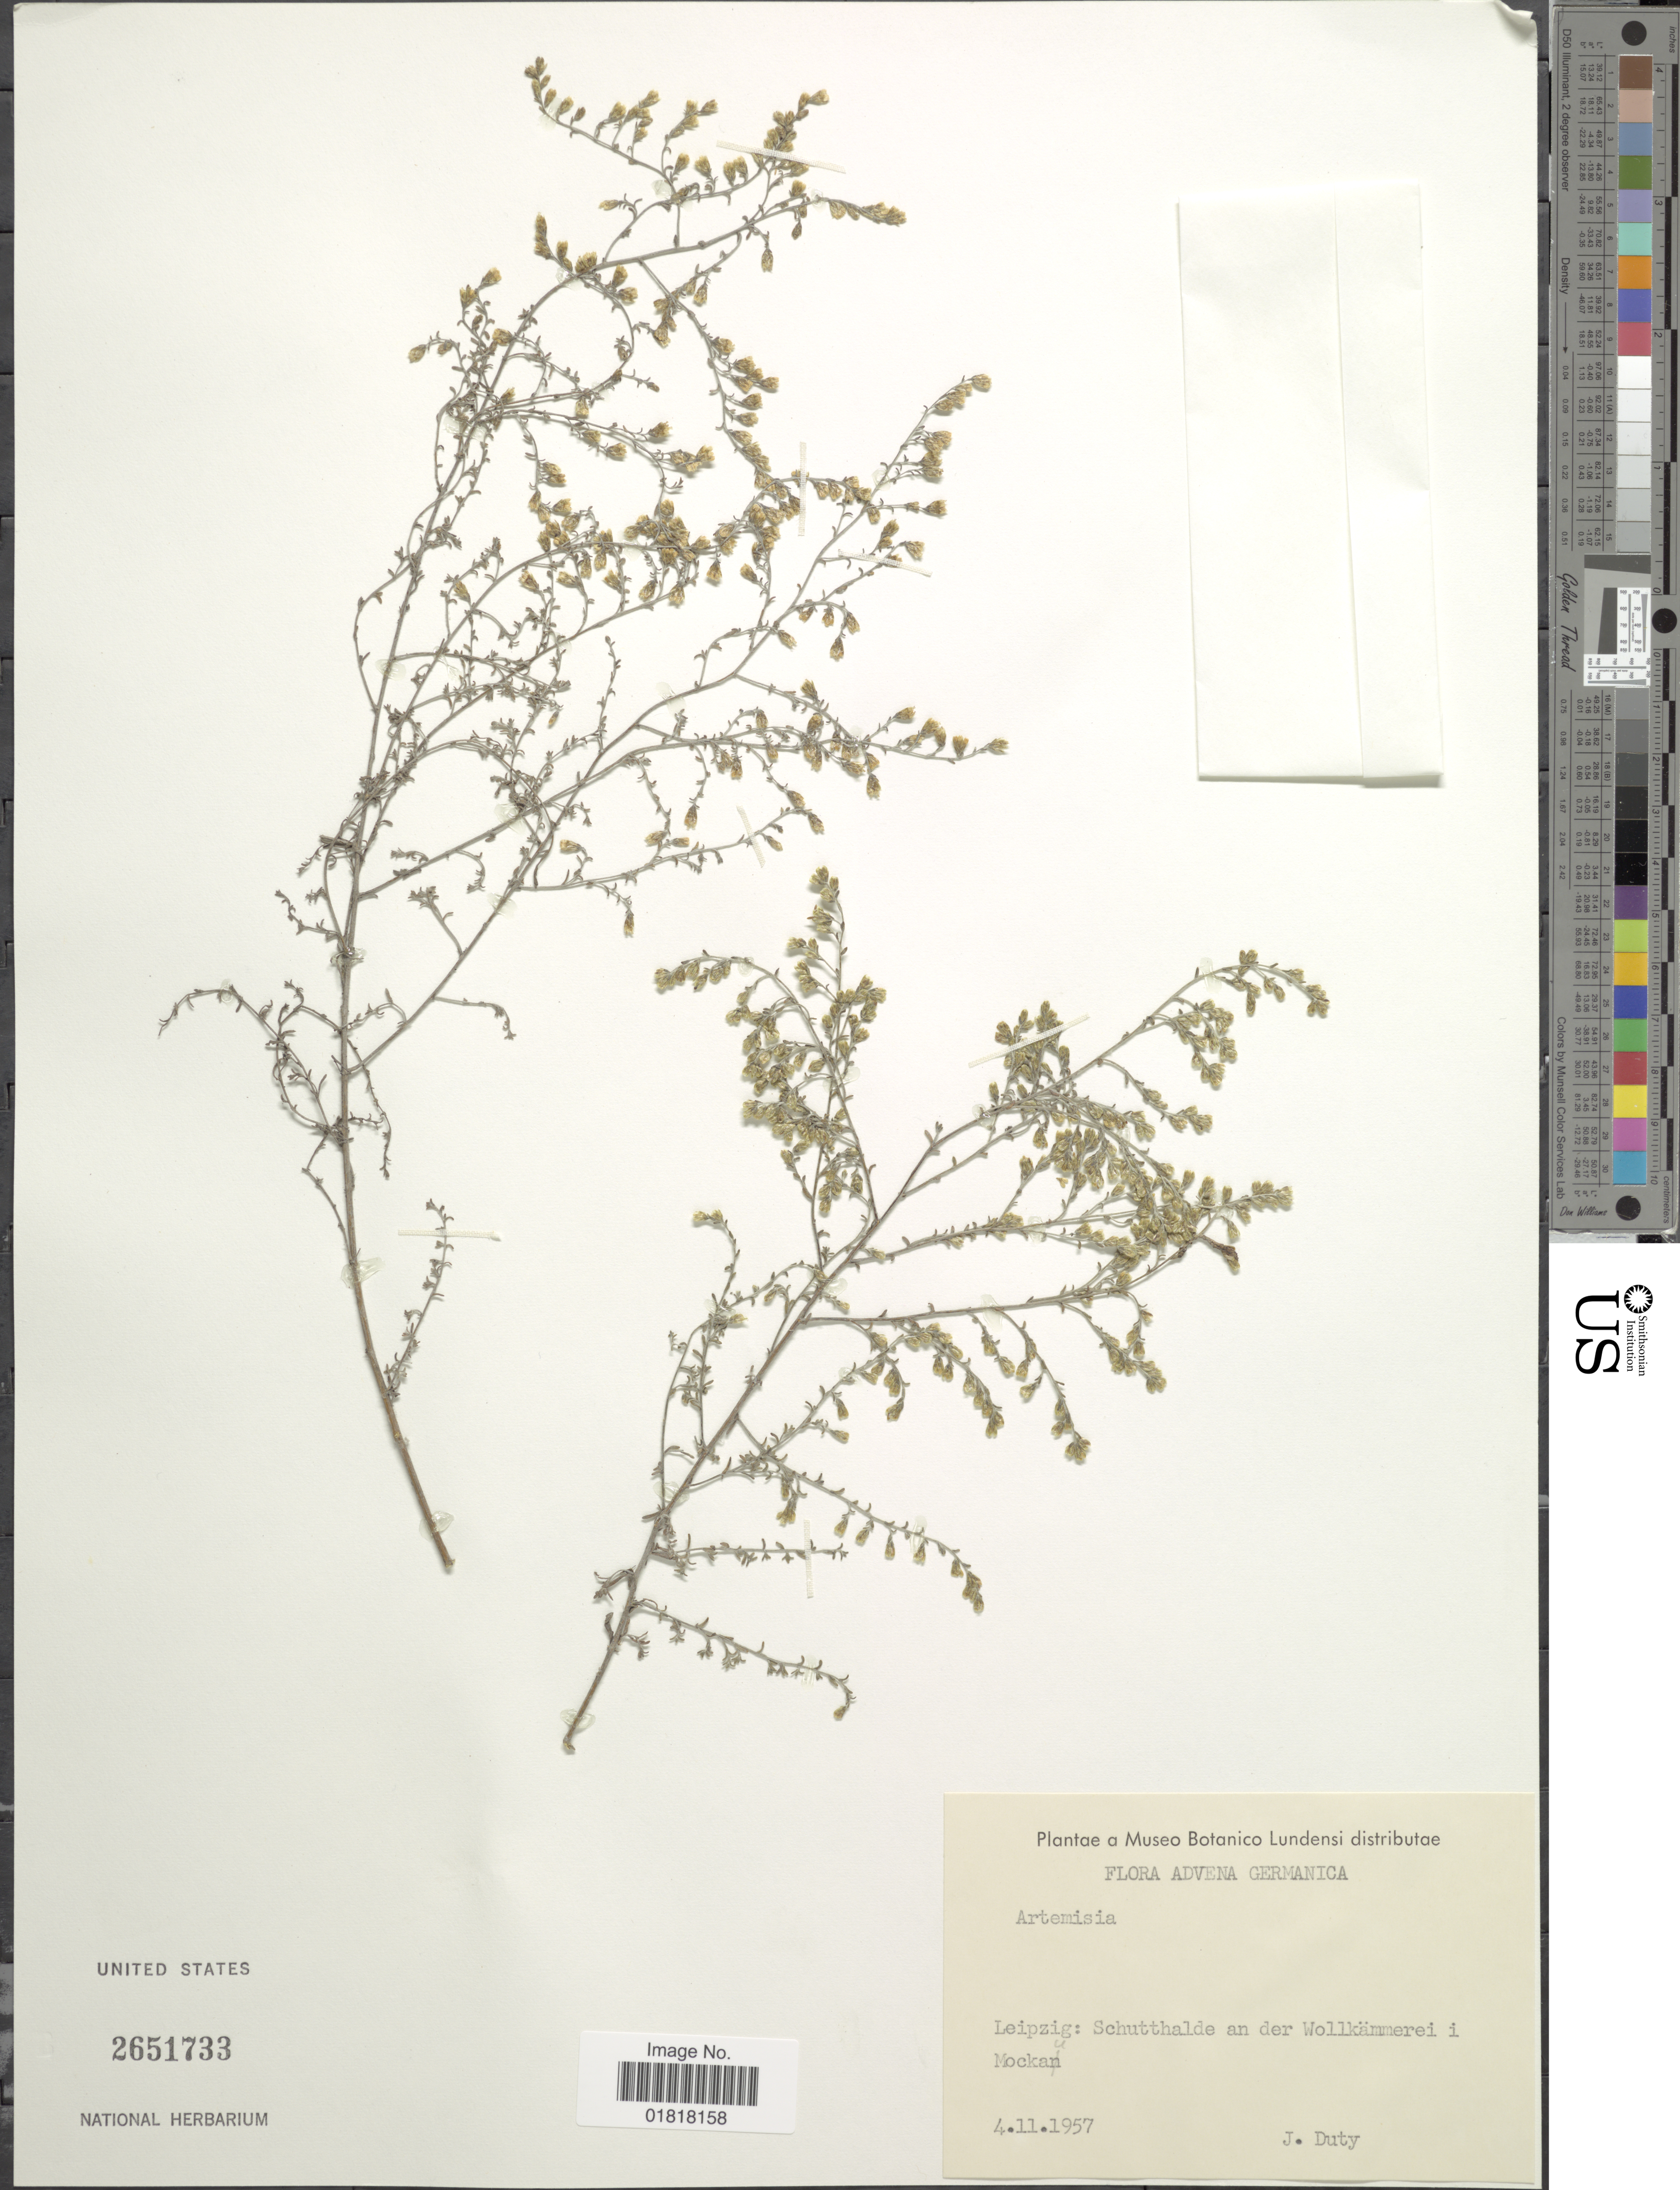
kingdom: Plantae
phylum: Tracheophyta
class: Magnoliopsida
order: Asterales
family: Asteraceae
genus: Artemisia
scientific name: Artemisia sp.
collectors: J. Duty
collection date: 1957-11-04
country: Germany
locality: Advena germanica, Leipzig; Schtthalde and der Wollkämmerei i Mockau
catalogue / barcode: US 2651733